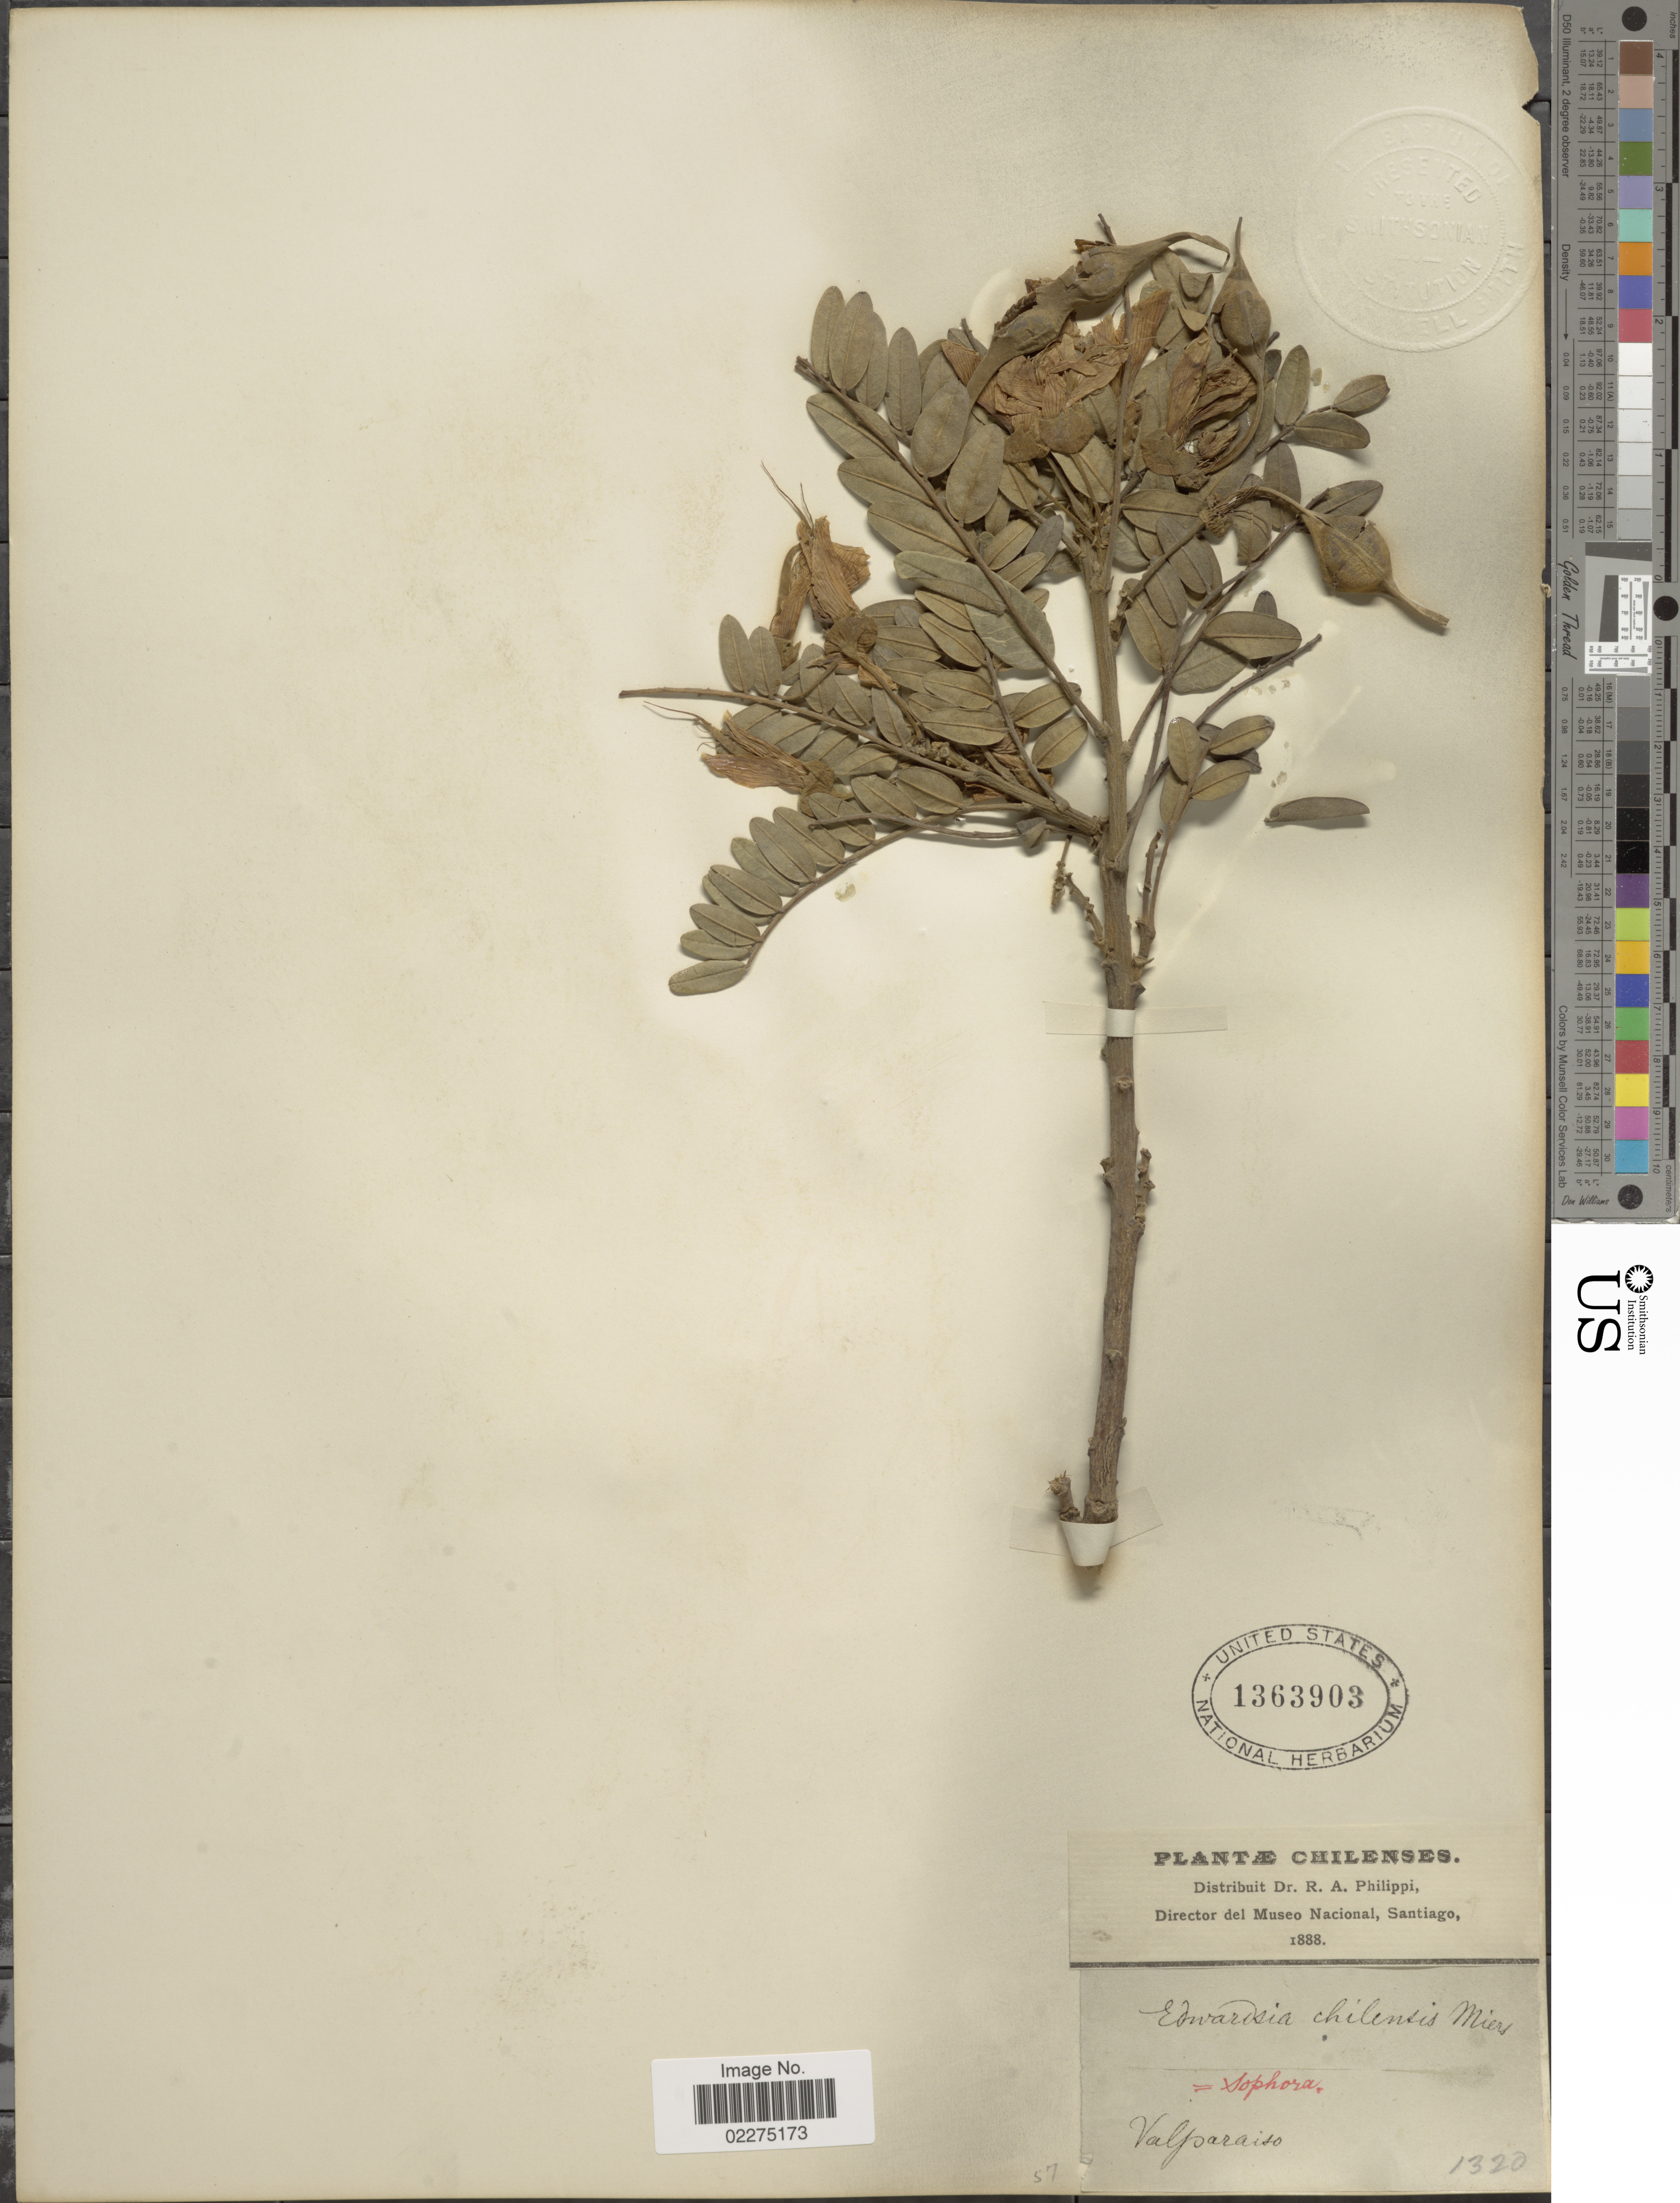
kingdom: Plantae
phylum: Tracheophyta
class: Magnoliopsida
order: Fabales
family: Fabaceae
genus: Sophora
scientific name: Sophora macrocarpa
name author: Sm.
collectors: R. A. Philippi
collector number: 1320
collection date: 1888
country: Chile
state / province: Valparaíso (V)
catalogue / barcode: US 1363903